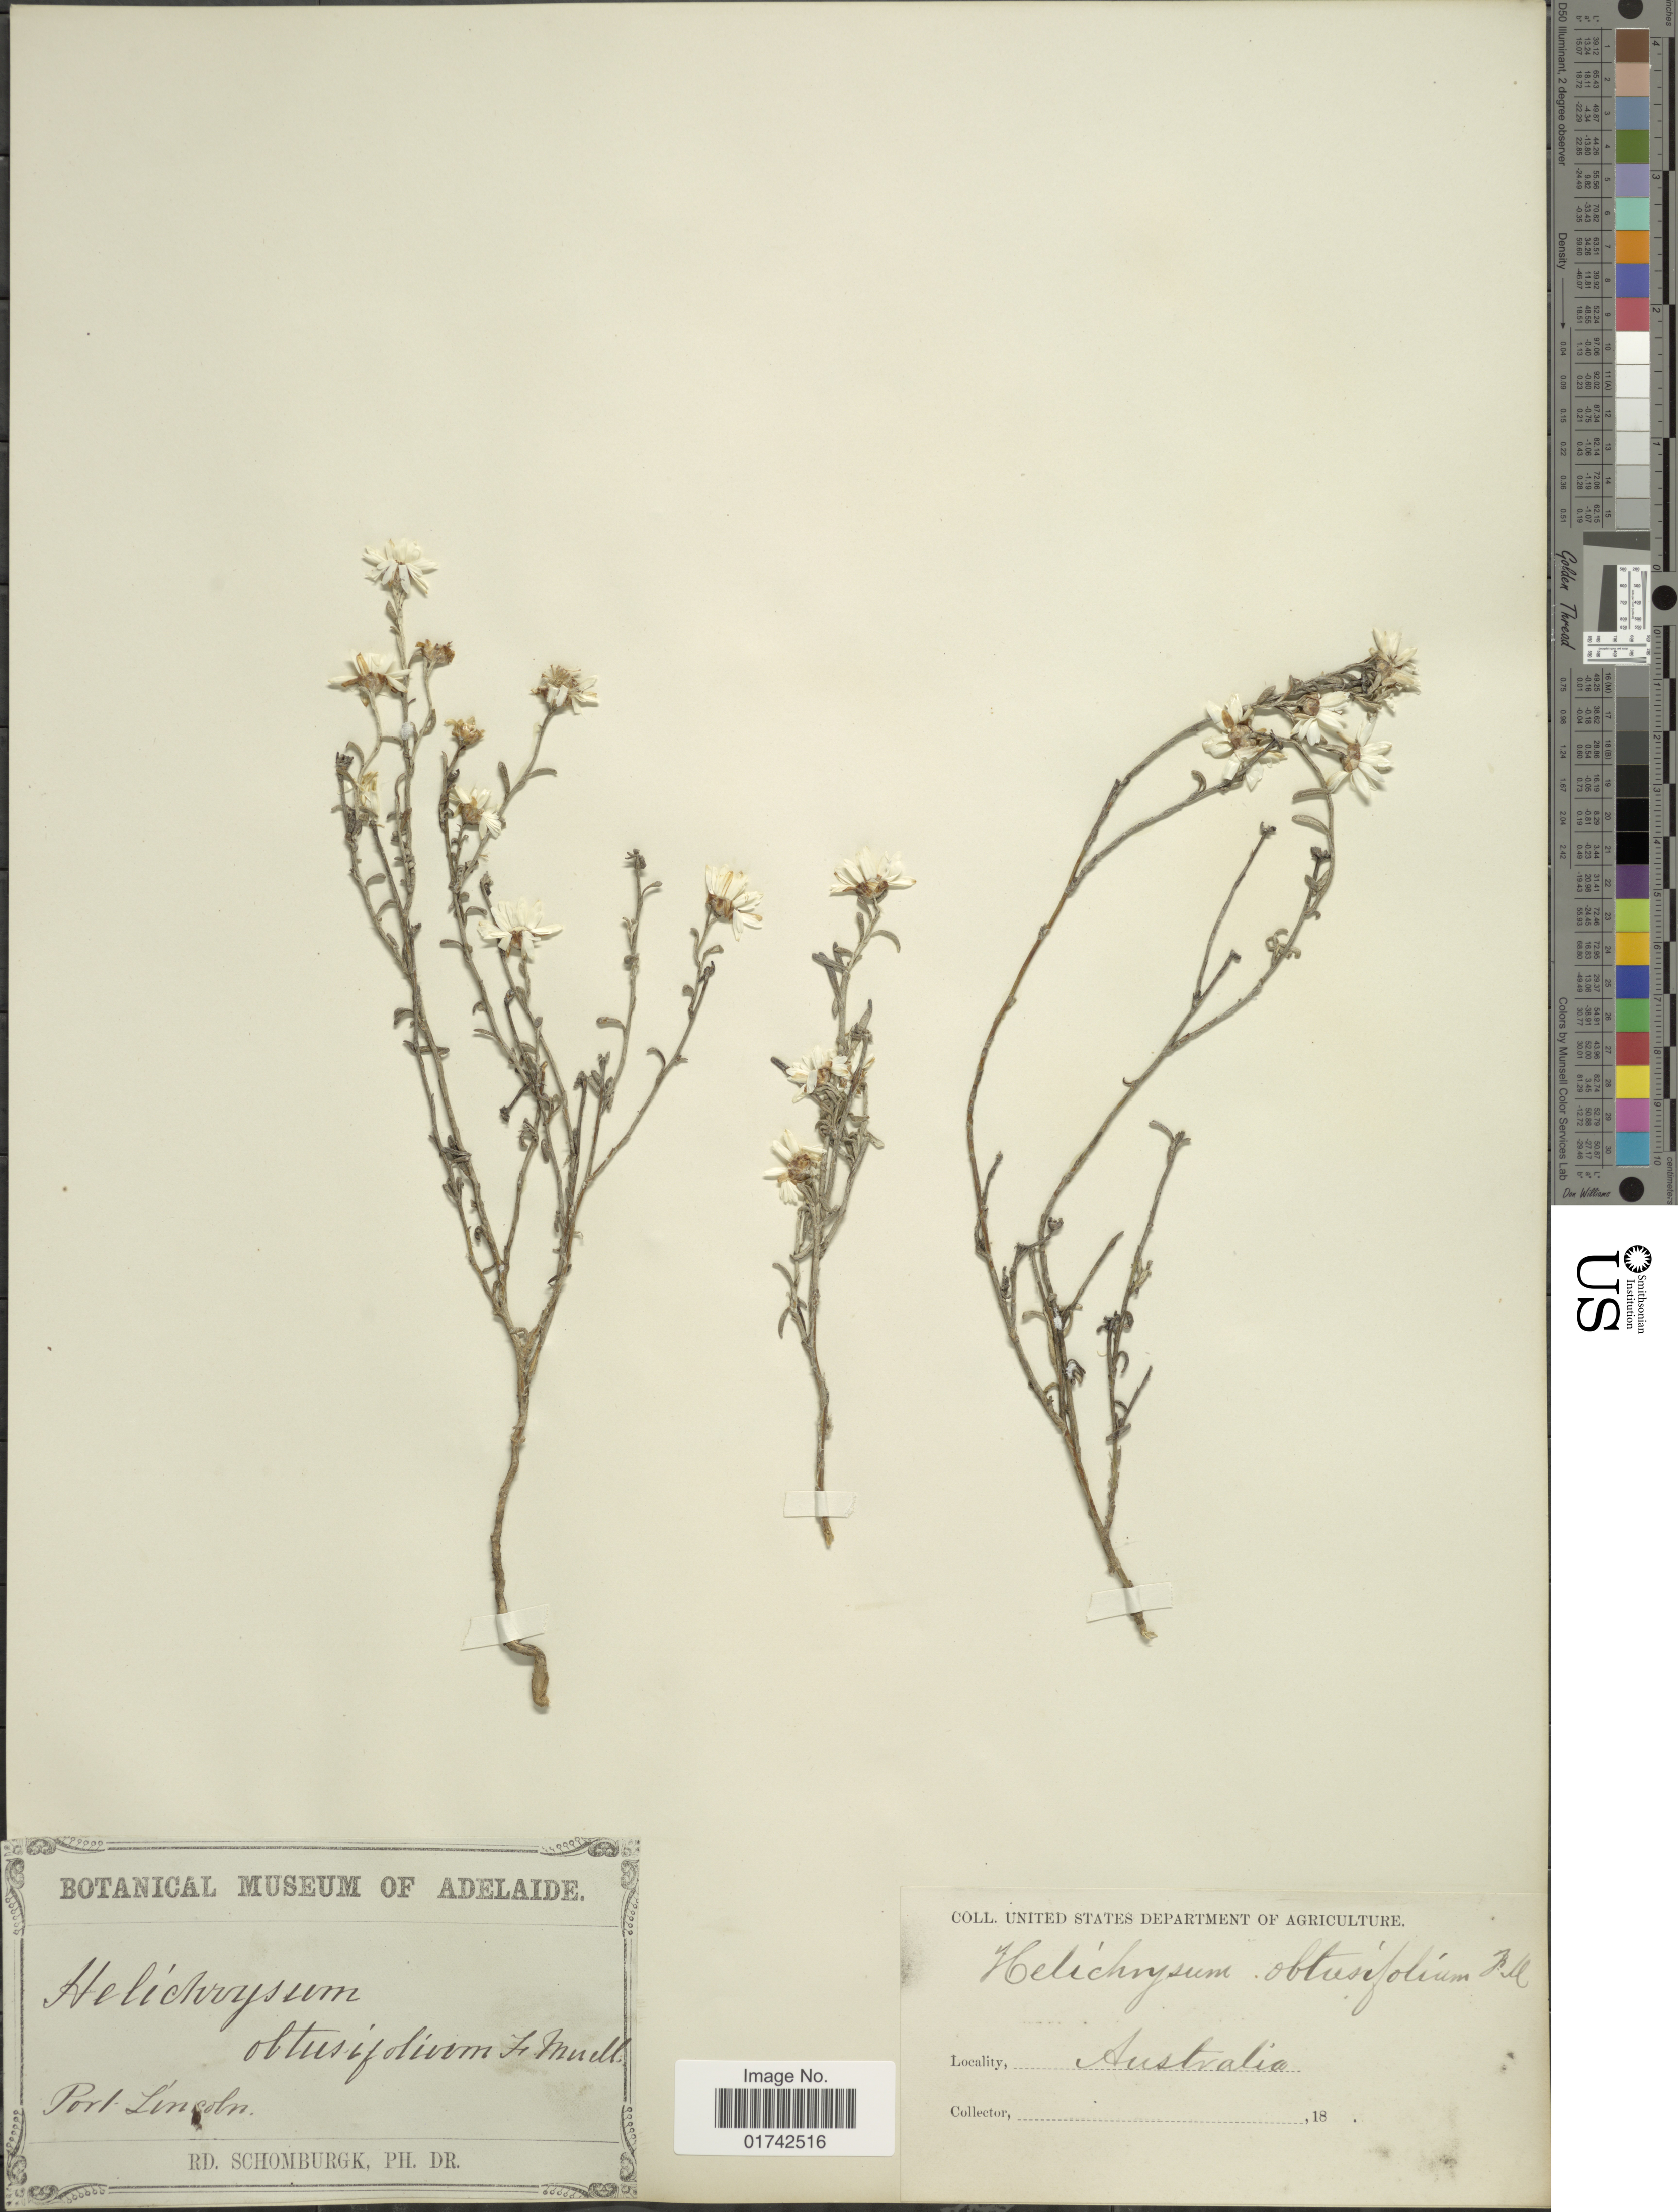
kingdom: Plantae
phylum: Tracheophyta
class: Magnoliopsida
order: Asterales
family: Asteraceae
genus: Helichrysum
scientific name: Helichrysum obtusifolium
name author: Sond.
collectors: M. R. Schomburgk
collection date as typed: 18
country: Australia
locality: Port Lincoln